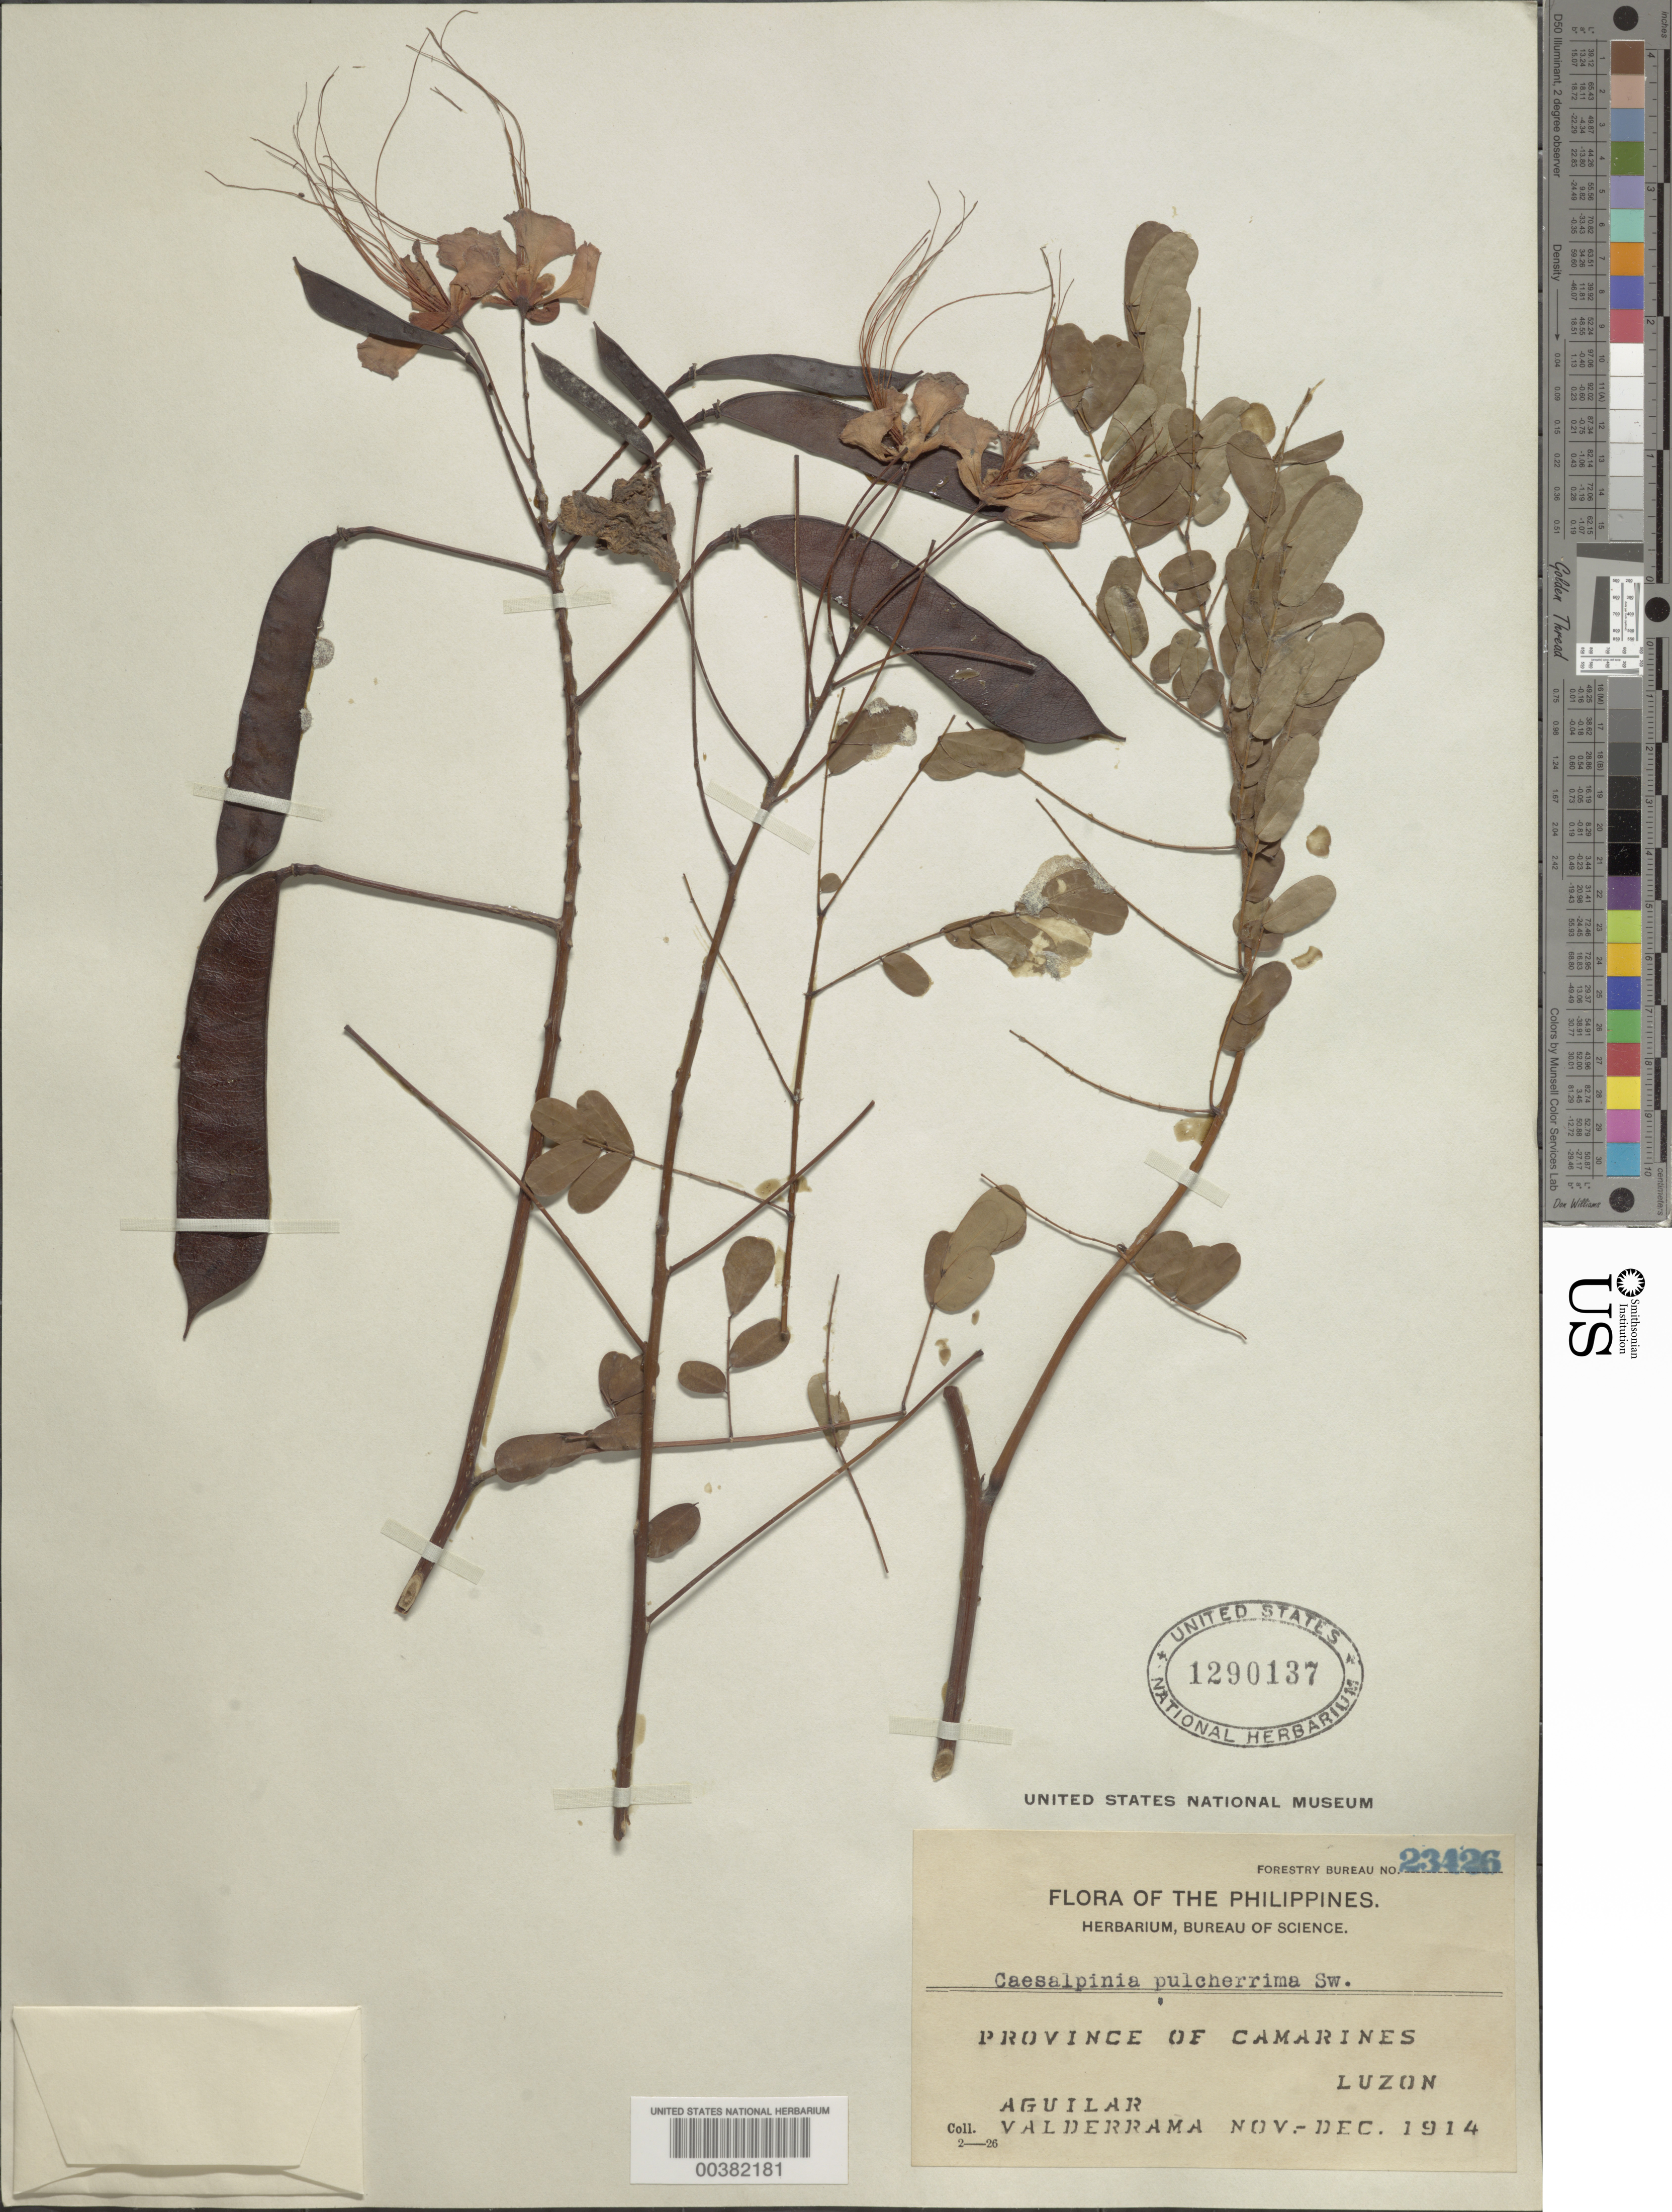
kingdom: Plantae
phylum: Tracheophyta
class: Magnoliopsida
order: Fabales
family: Fabaceae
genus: Caesalpinia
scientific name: Caesalpinia pulcherrima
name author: (L.) Sw.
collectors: A. Valderrama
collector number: Bureau Of Science No. 23426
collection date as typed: Nov 1914 to -- Dec 1914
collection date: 1914-11/1914-12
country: Philippines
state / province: Bicol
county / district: Camarines Norte / Camarines Sur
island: Luzon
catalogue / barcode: US 1290137